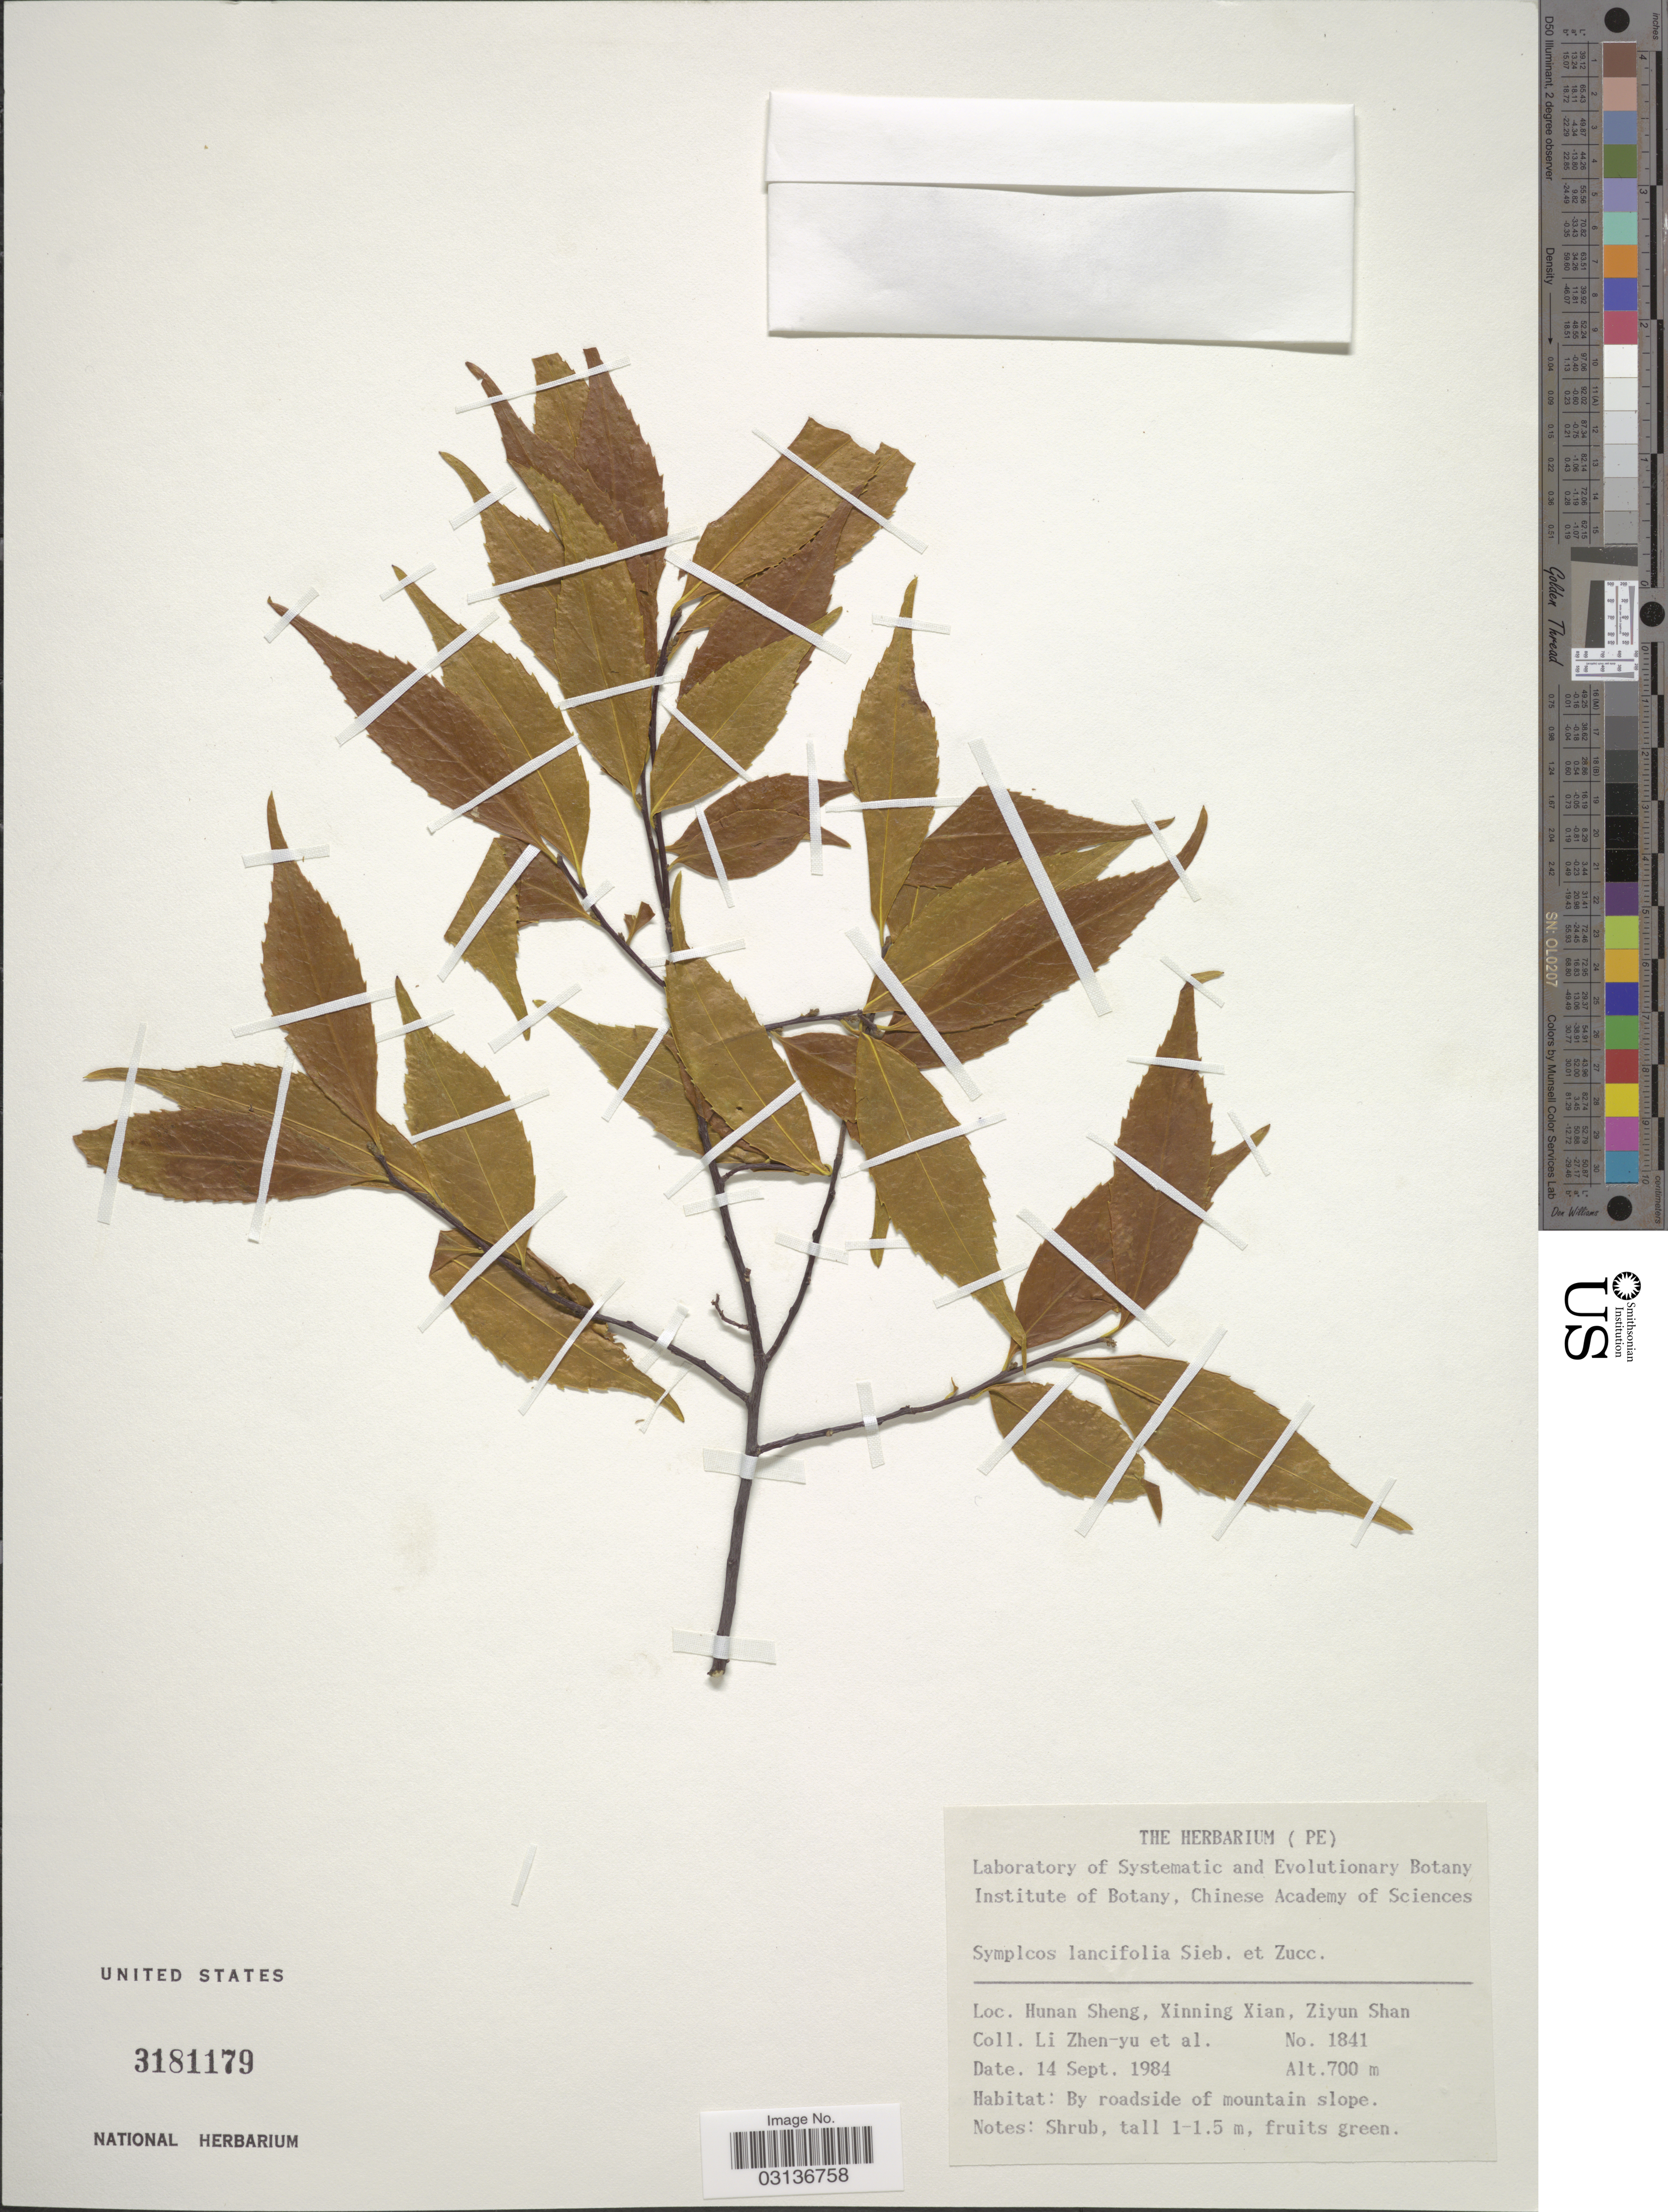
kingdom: Plantae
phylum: Tracheophyta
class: Magnoliopsida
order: Ericales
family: Symplocaceae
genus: Symplocos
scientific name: Symplocos lancifolia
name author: Siebert & Zucc.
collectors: Z. Y. Li & et al.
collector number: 1841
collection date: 1984-09-14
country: China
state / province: Hunan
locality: Hunan Sheng, Xinning Xian, Ziyun Shan.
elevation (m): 700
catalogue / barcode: US 3181179